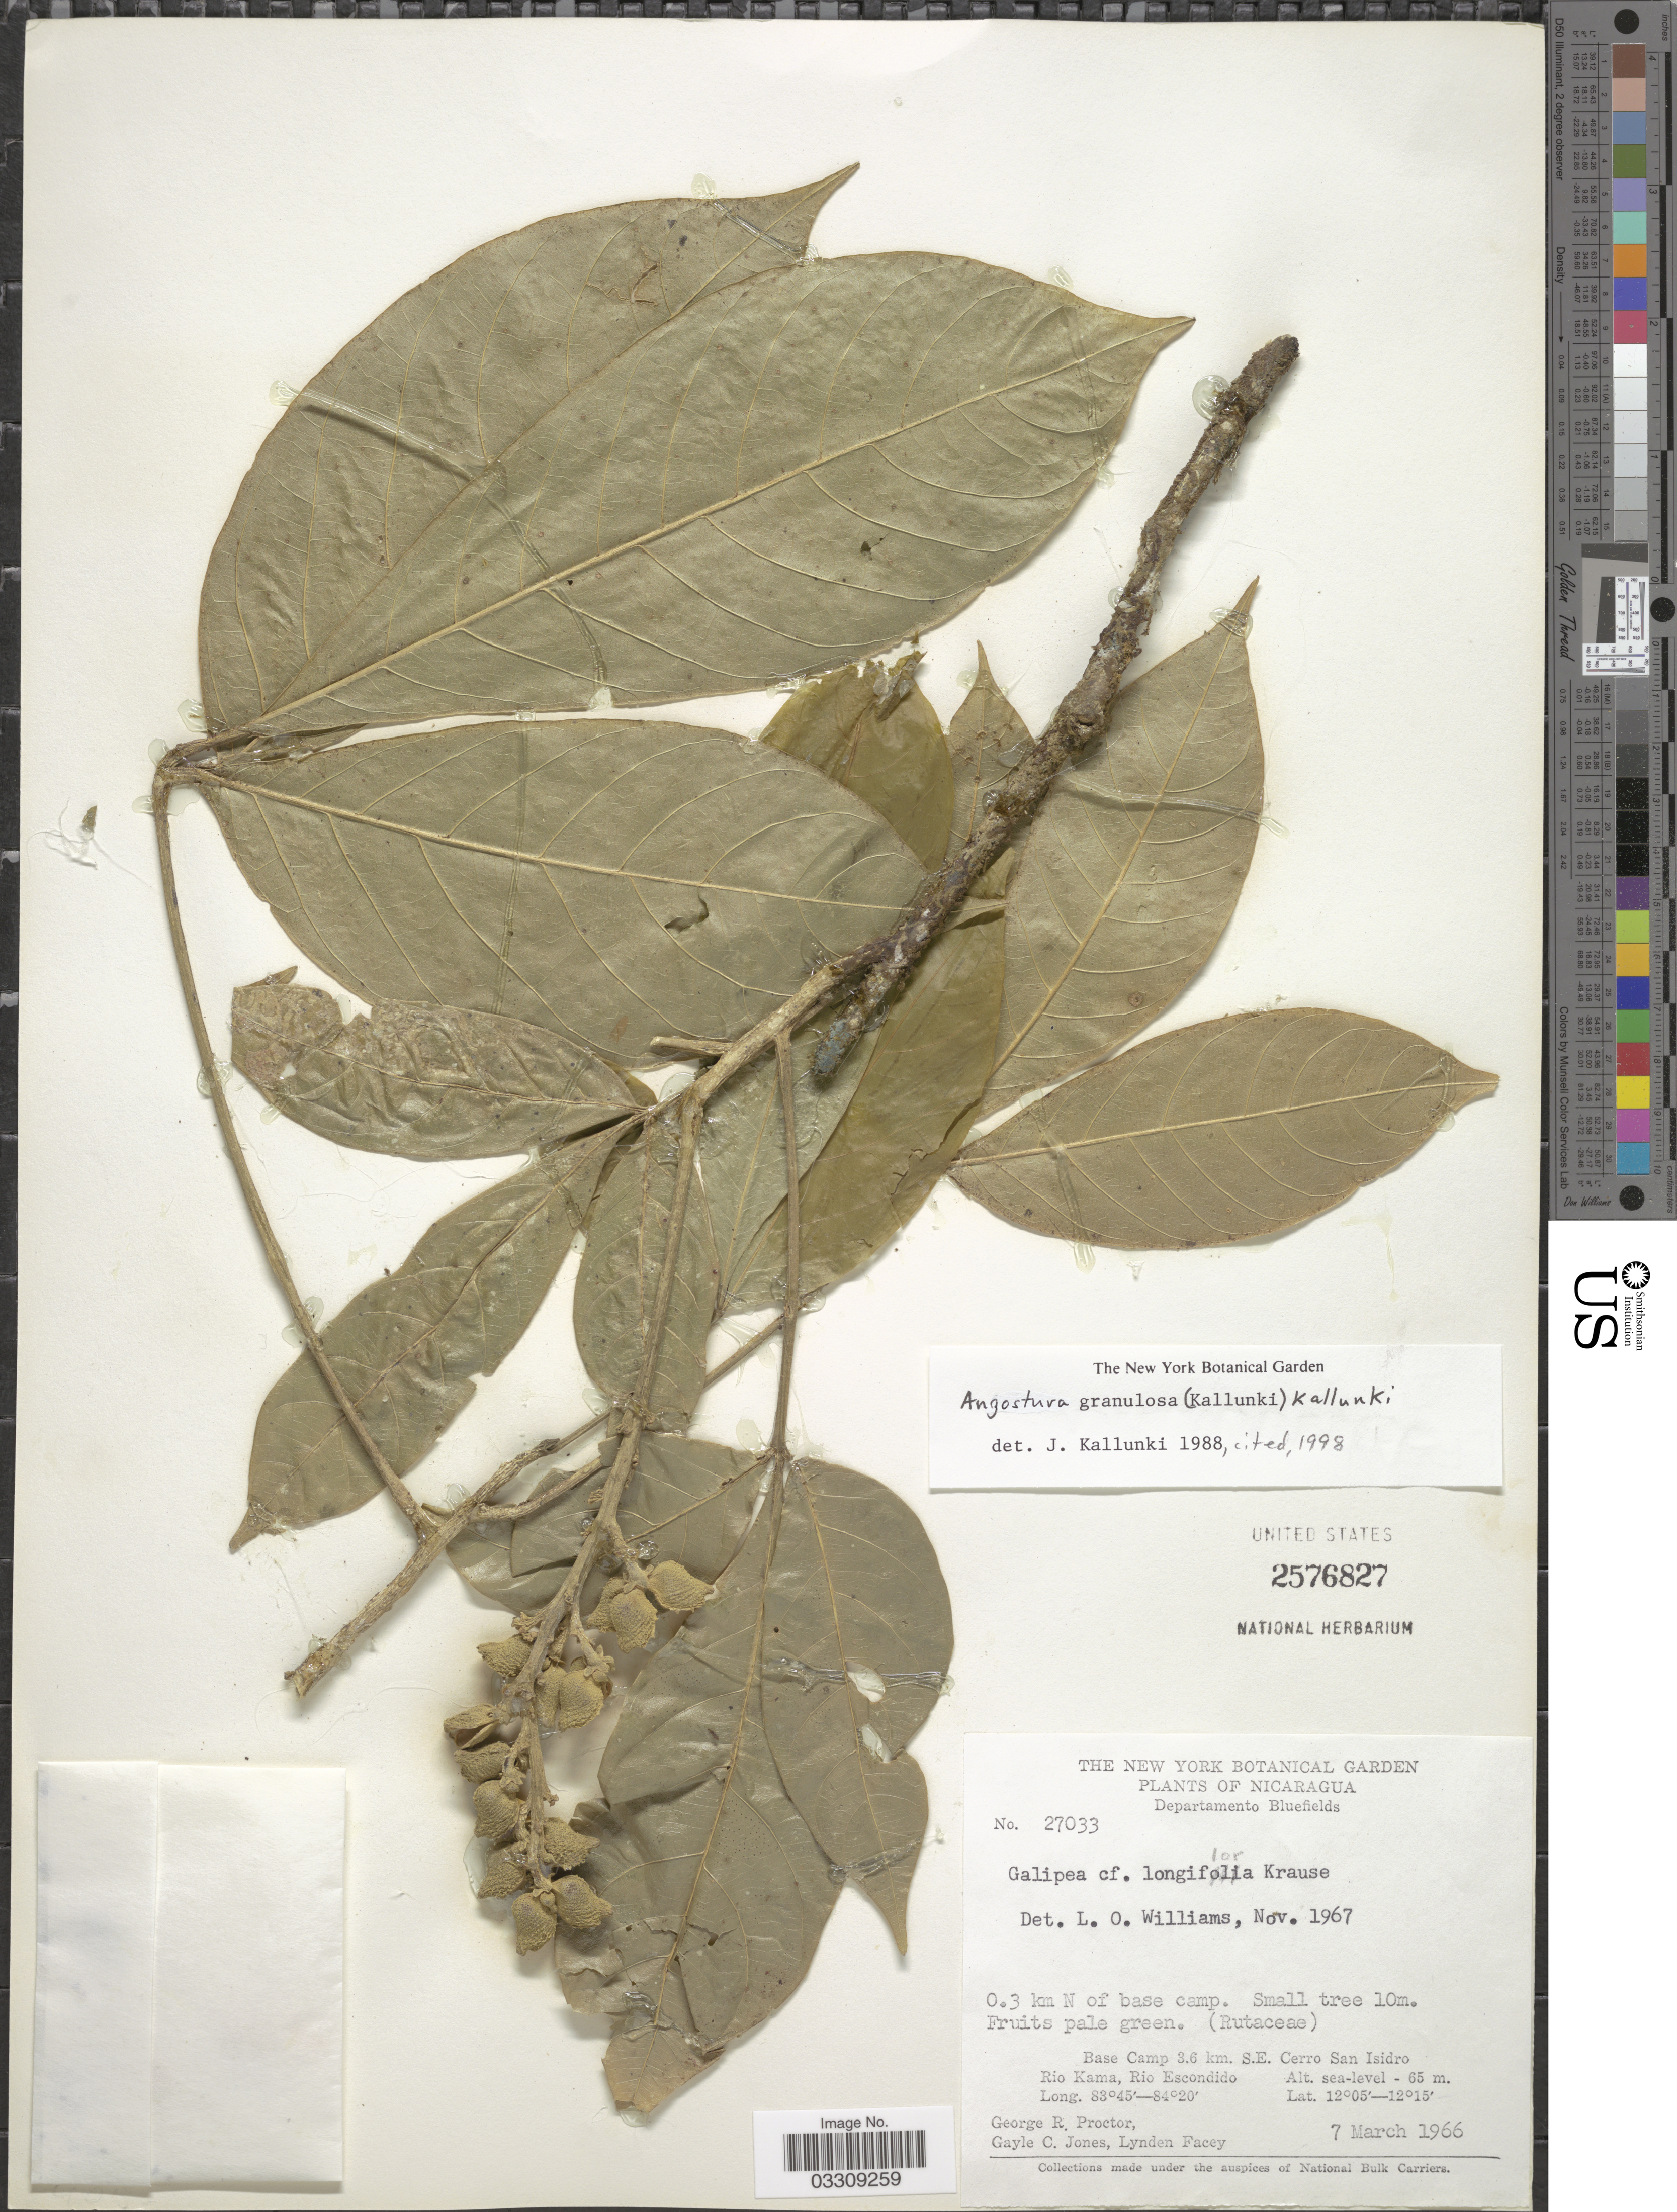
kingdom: Plantae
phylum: Tracheophyta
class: Magnoliopsida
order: Sapindales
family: Rutaceae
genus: Angostura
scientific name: Angostura granulosa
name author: (Kallunki) Kallunki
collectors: G. Proctor, G. C. Jones & L. Facey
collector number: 27033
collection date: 1966-03-07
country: Nicaragua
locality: Departamento Bluefields. 0.3 km N of base camp. Base Camp 3.6 km. S. E. Cerro San Isidro. Rio Kama, Rio Escondido.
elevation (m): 0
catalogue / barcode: US 2576827